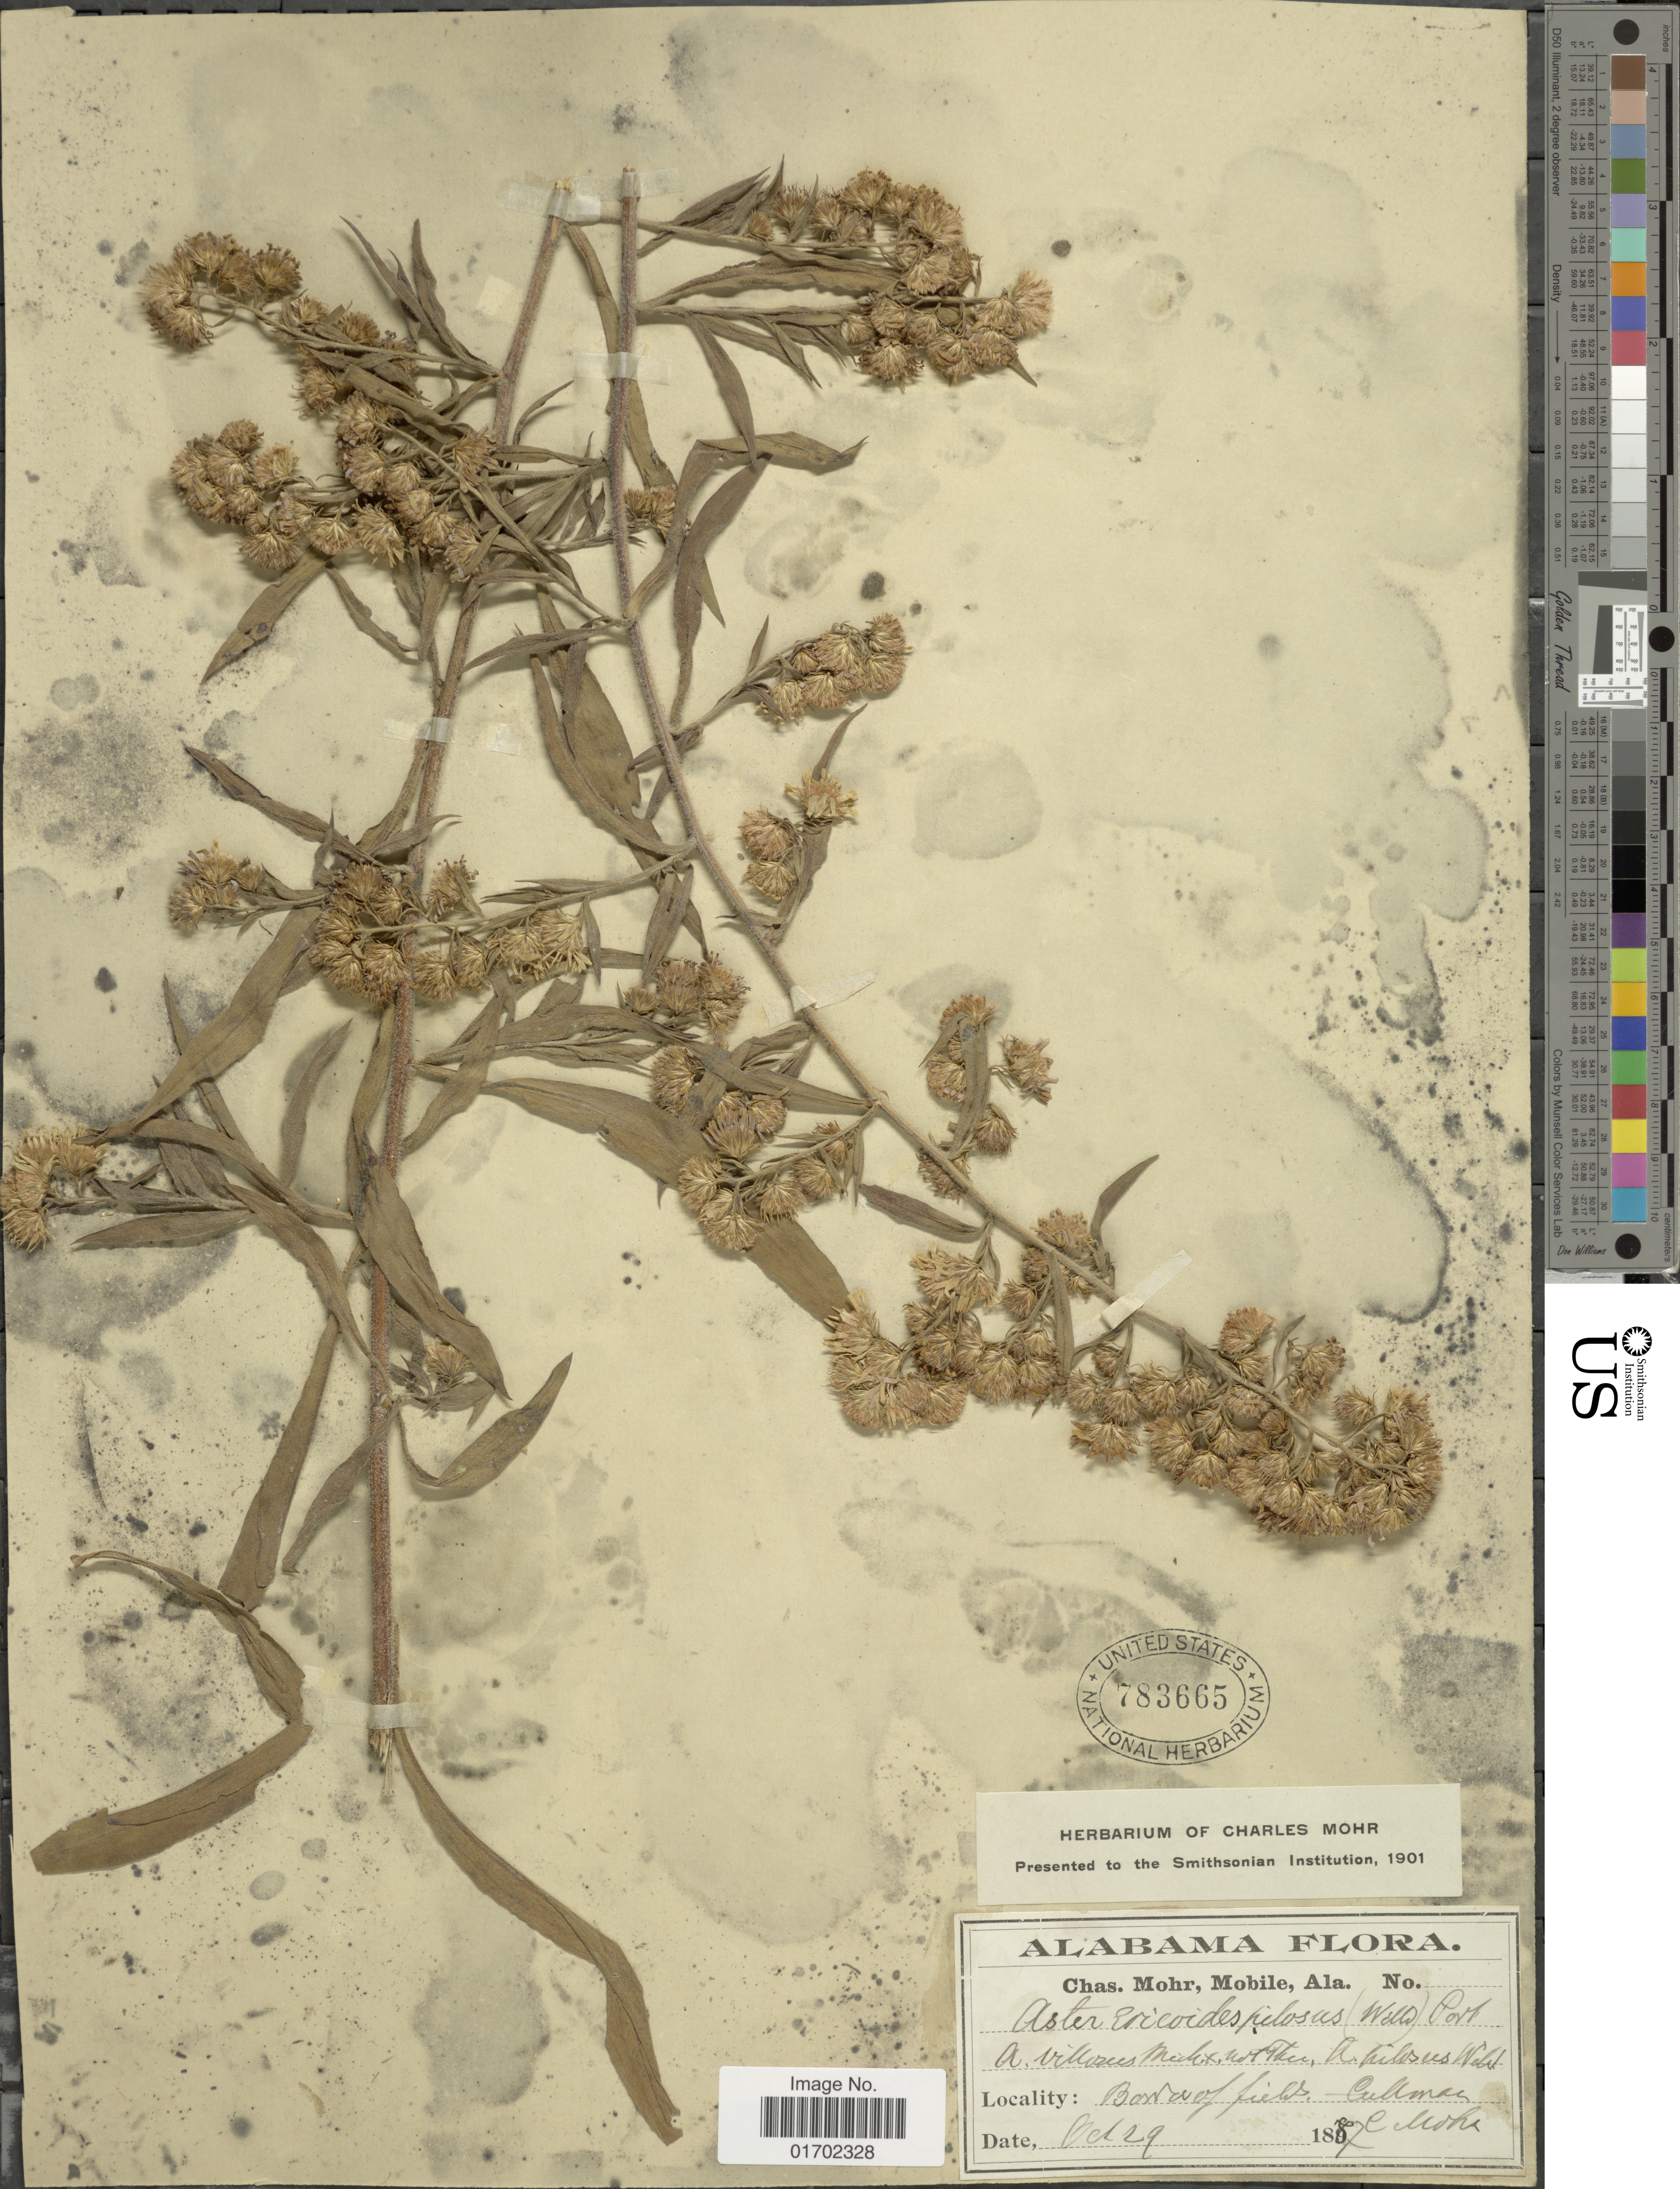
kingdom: Plantae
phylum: Tracheophyta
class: Magnoliopsida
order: Asterales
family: Asteraceae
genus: Symphyotrichum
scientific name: Symphyotrichum pilosum var. pilosum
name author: (Willd.) G.L. Nesom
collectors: Mohr, C. T. (herbarium)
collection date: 1877-10-29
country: United States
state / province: Alabama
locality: Cullman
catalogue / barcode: US 783665